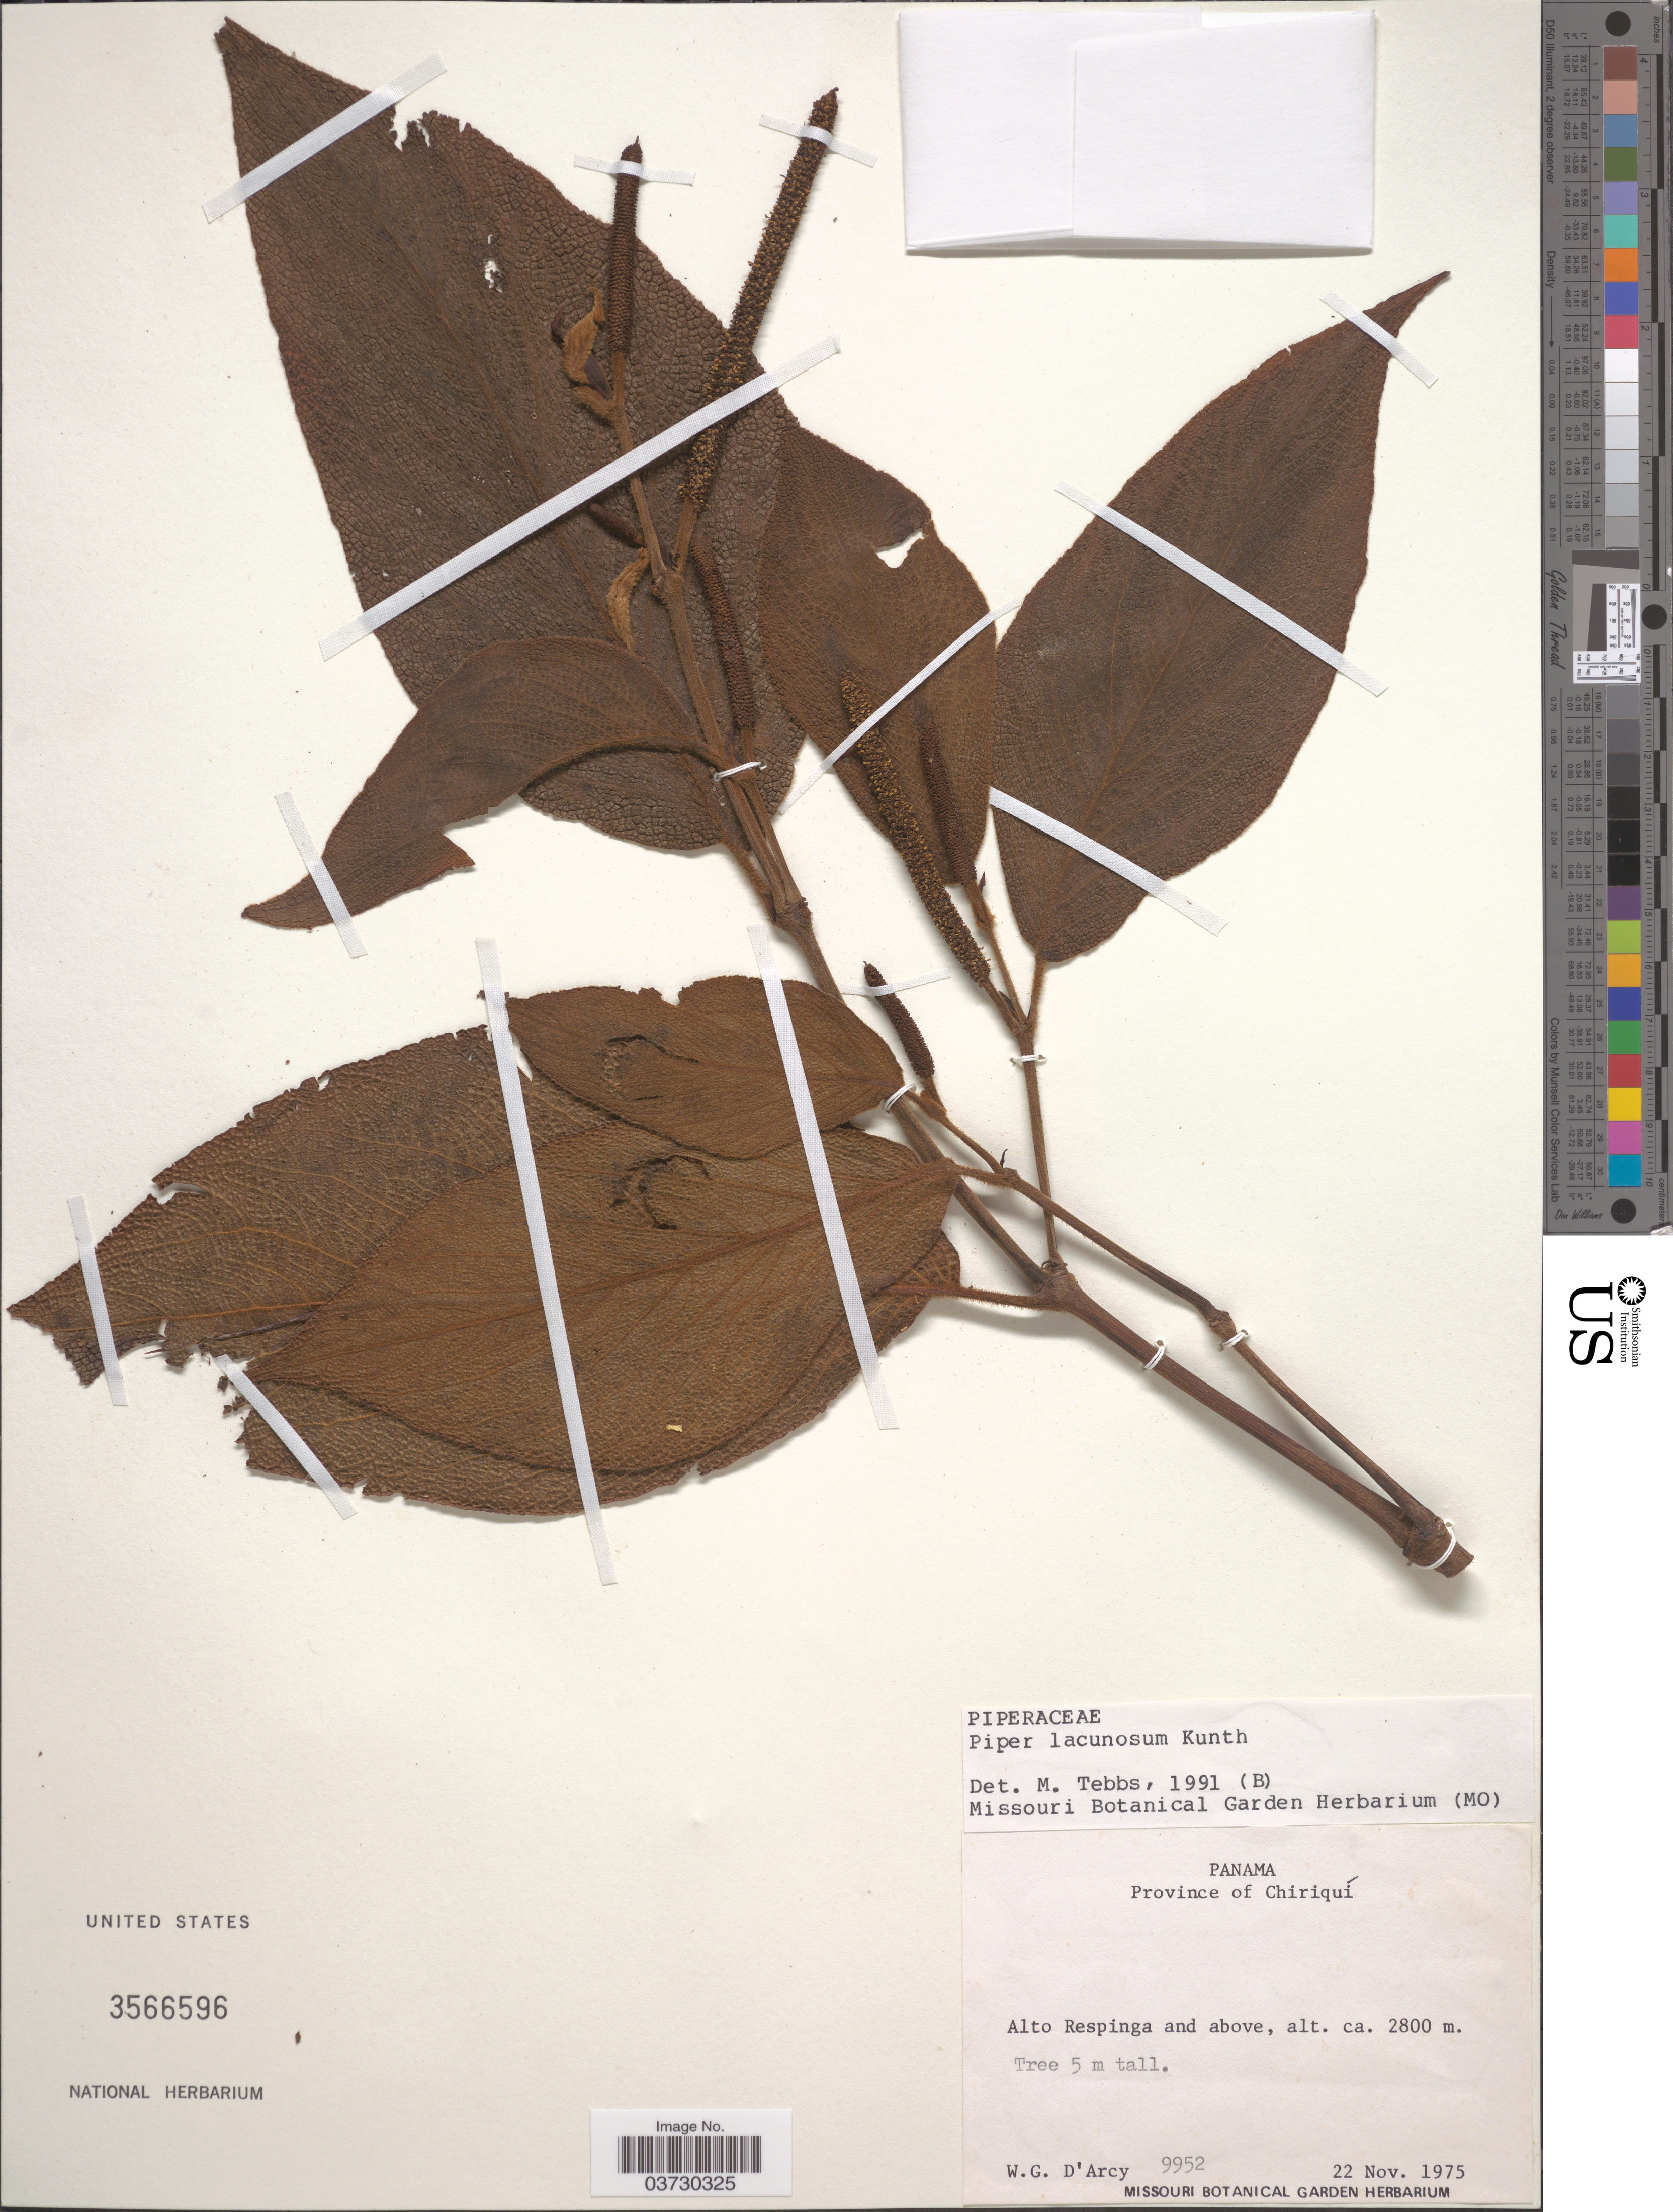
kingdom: Plantae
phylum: Tracheophyta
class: Magnoliopsida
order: Piperales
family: Piperaceae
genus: Piper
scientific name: Piper lacunosum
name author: Kunth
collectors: W. G. D'Arcy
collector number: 9952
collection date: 1975-11-22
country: Panama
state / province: Chiriqui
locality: Alto Respinga and above.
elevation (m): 2800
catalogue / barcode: US 3566596